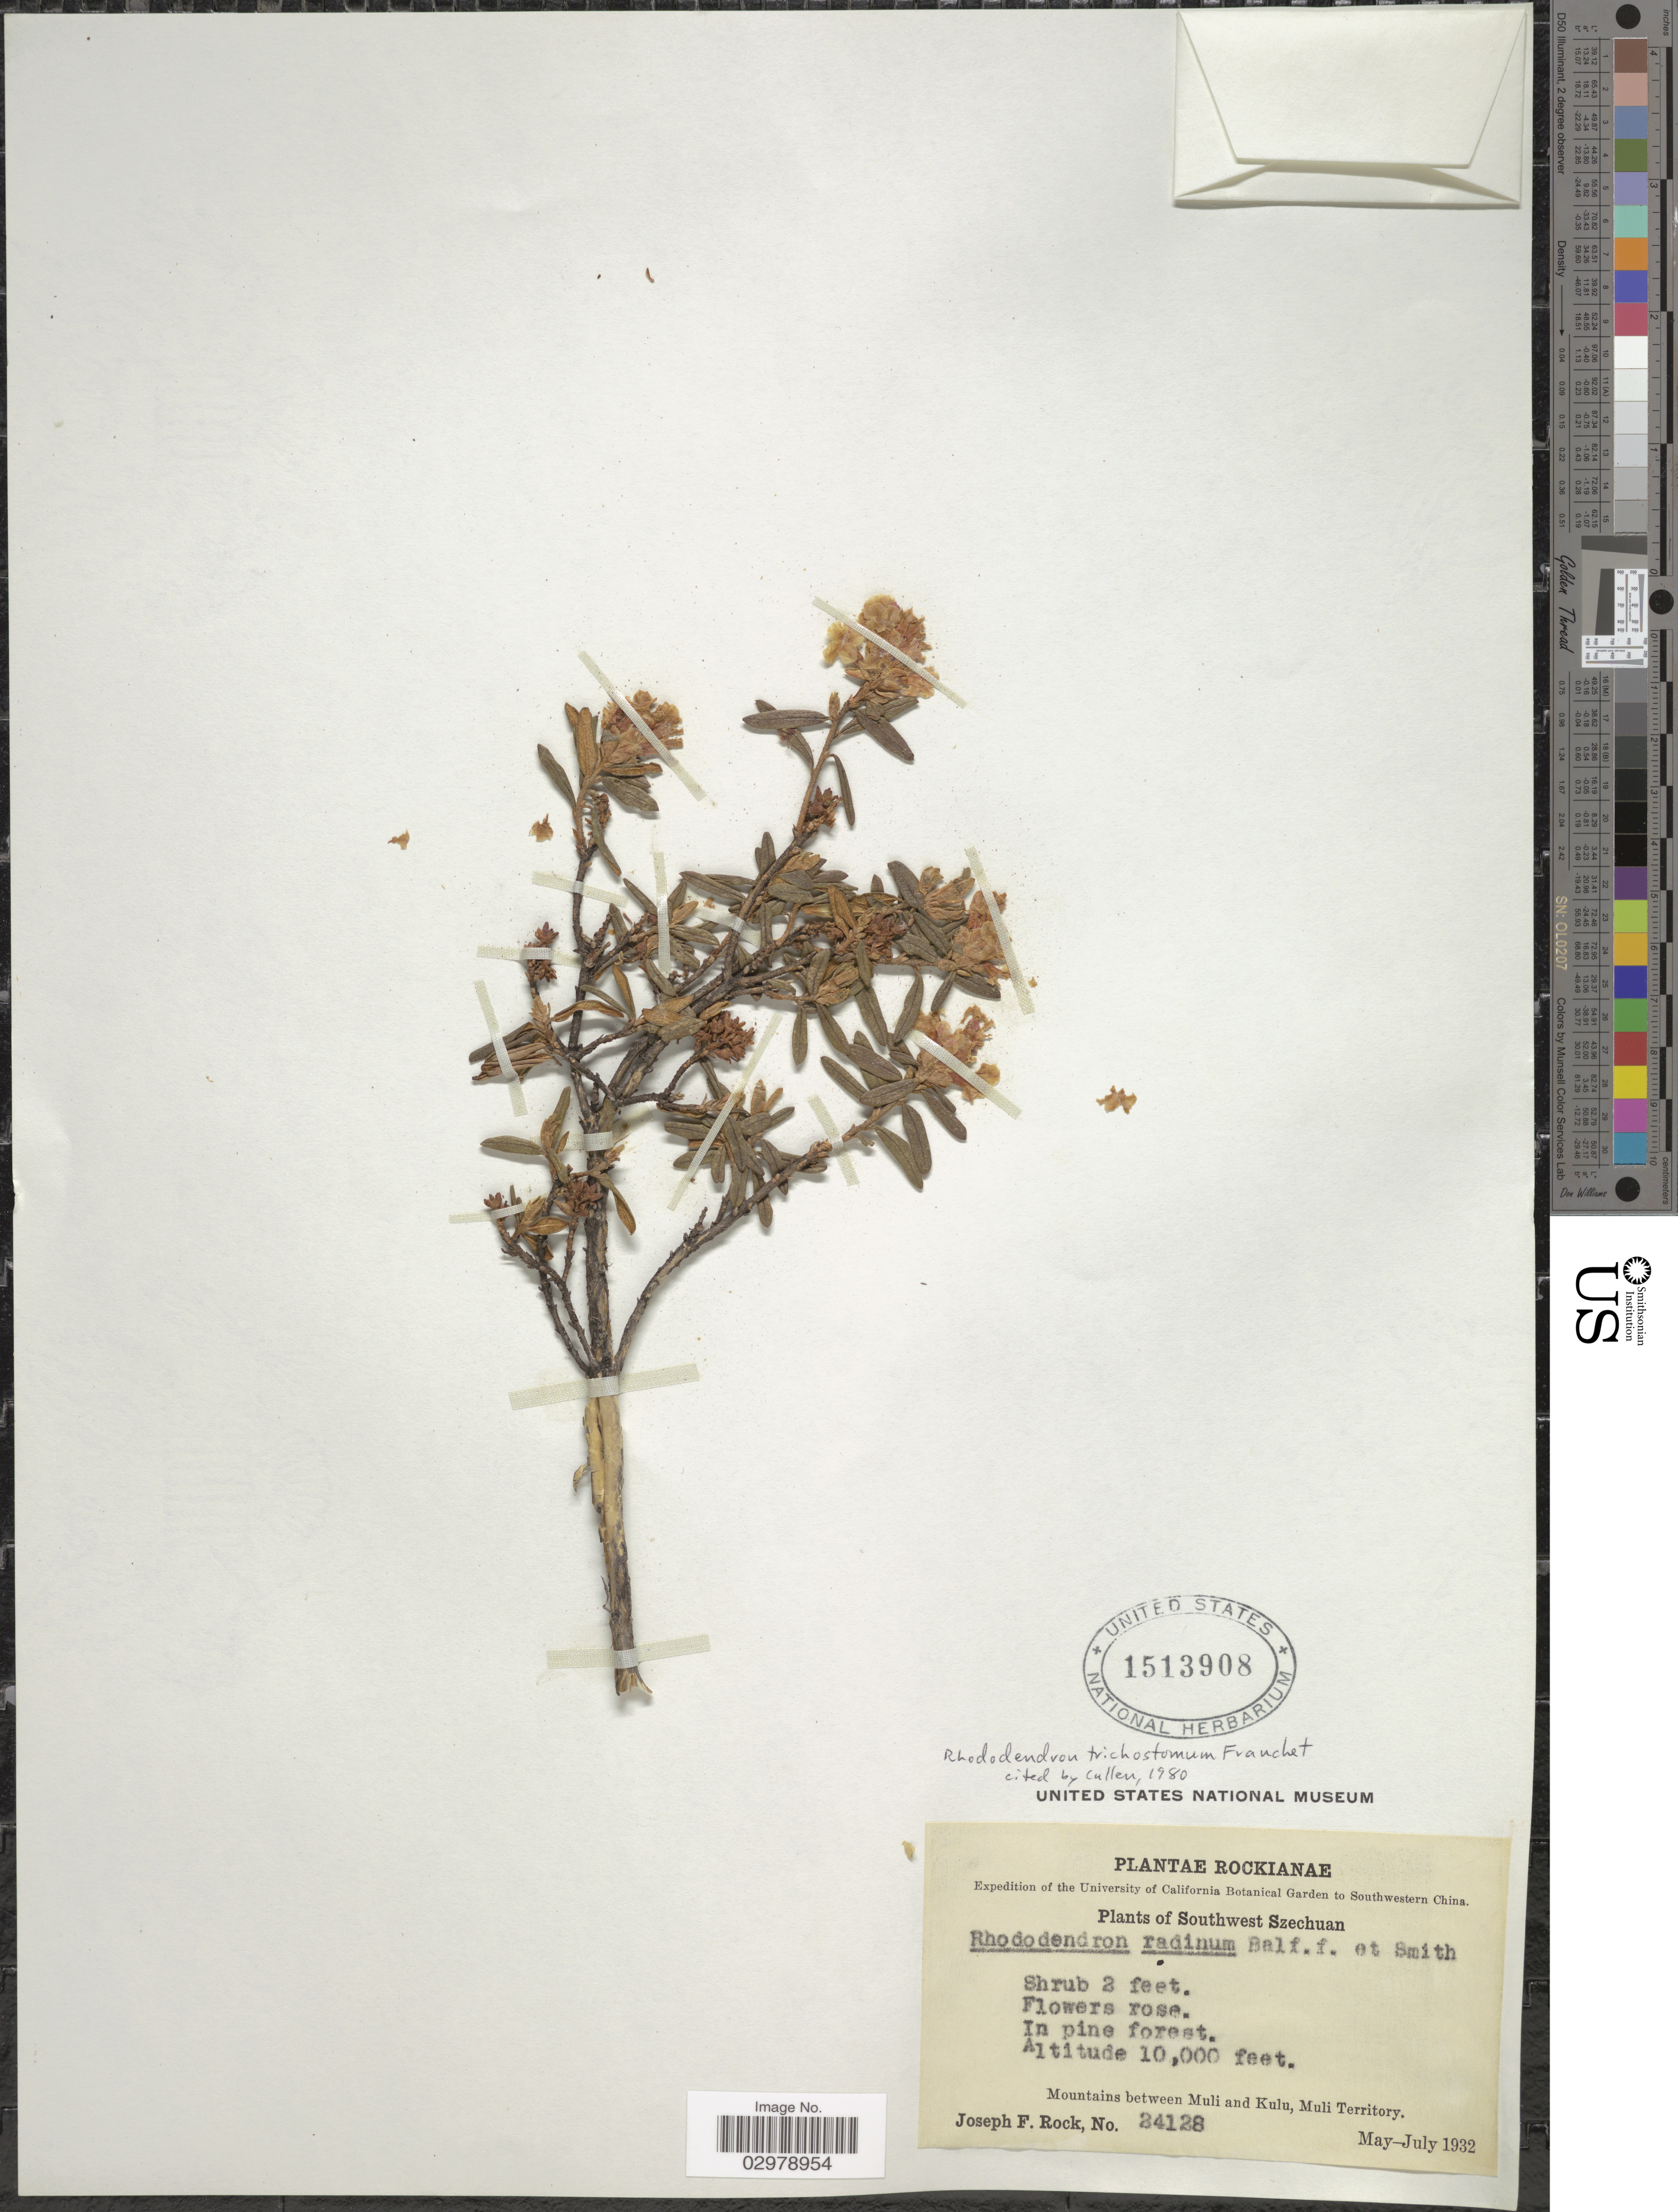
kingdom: Plantae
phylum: Tracheophyta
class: Magnoliopsida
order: Ericales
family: Ericaceae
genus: Rhododendron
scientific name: Rhododendron trichostomum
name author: Franch.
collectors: J. F. Rock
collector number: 24128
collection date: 1932-05/1932-07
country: China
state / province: Sichuan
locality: Southwestern China. Southwest Szechuan. In pine forest. Mountains between Muli and Kulu, Muli Territory.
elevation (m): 3048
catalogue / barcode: US 1513908